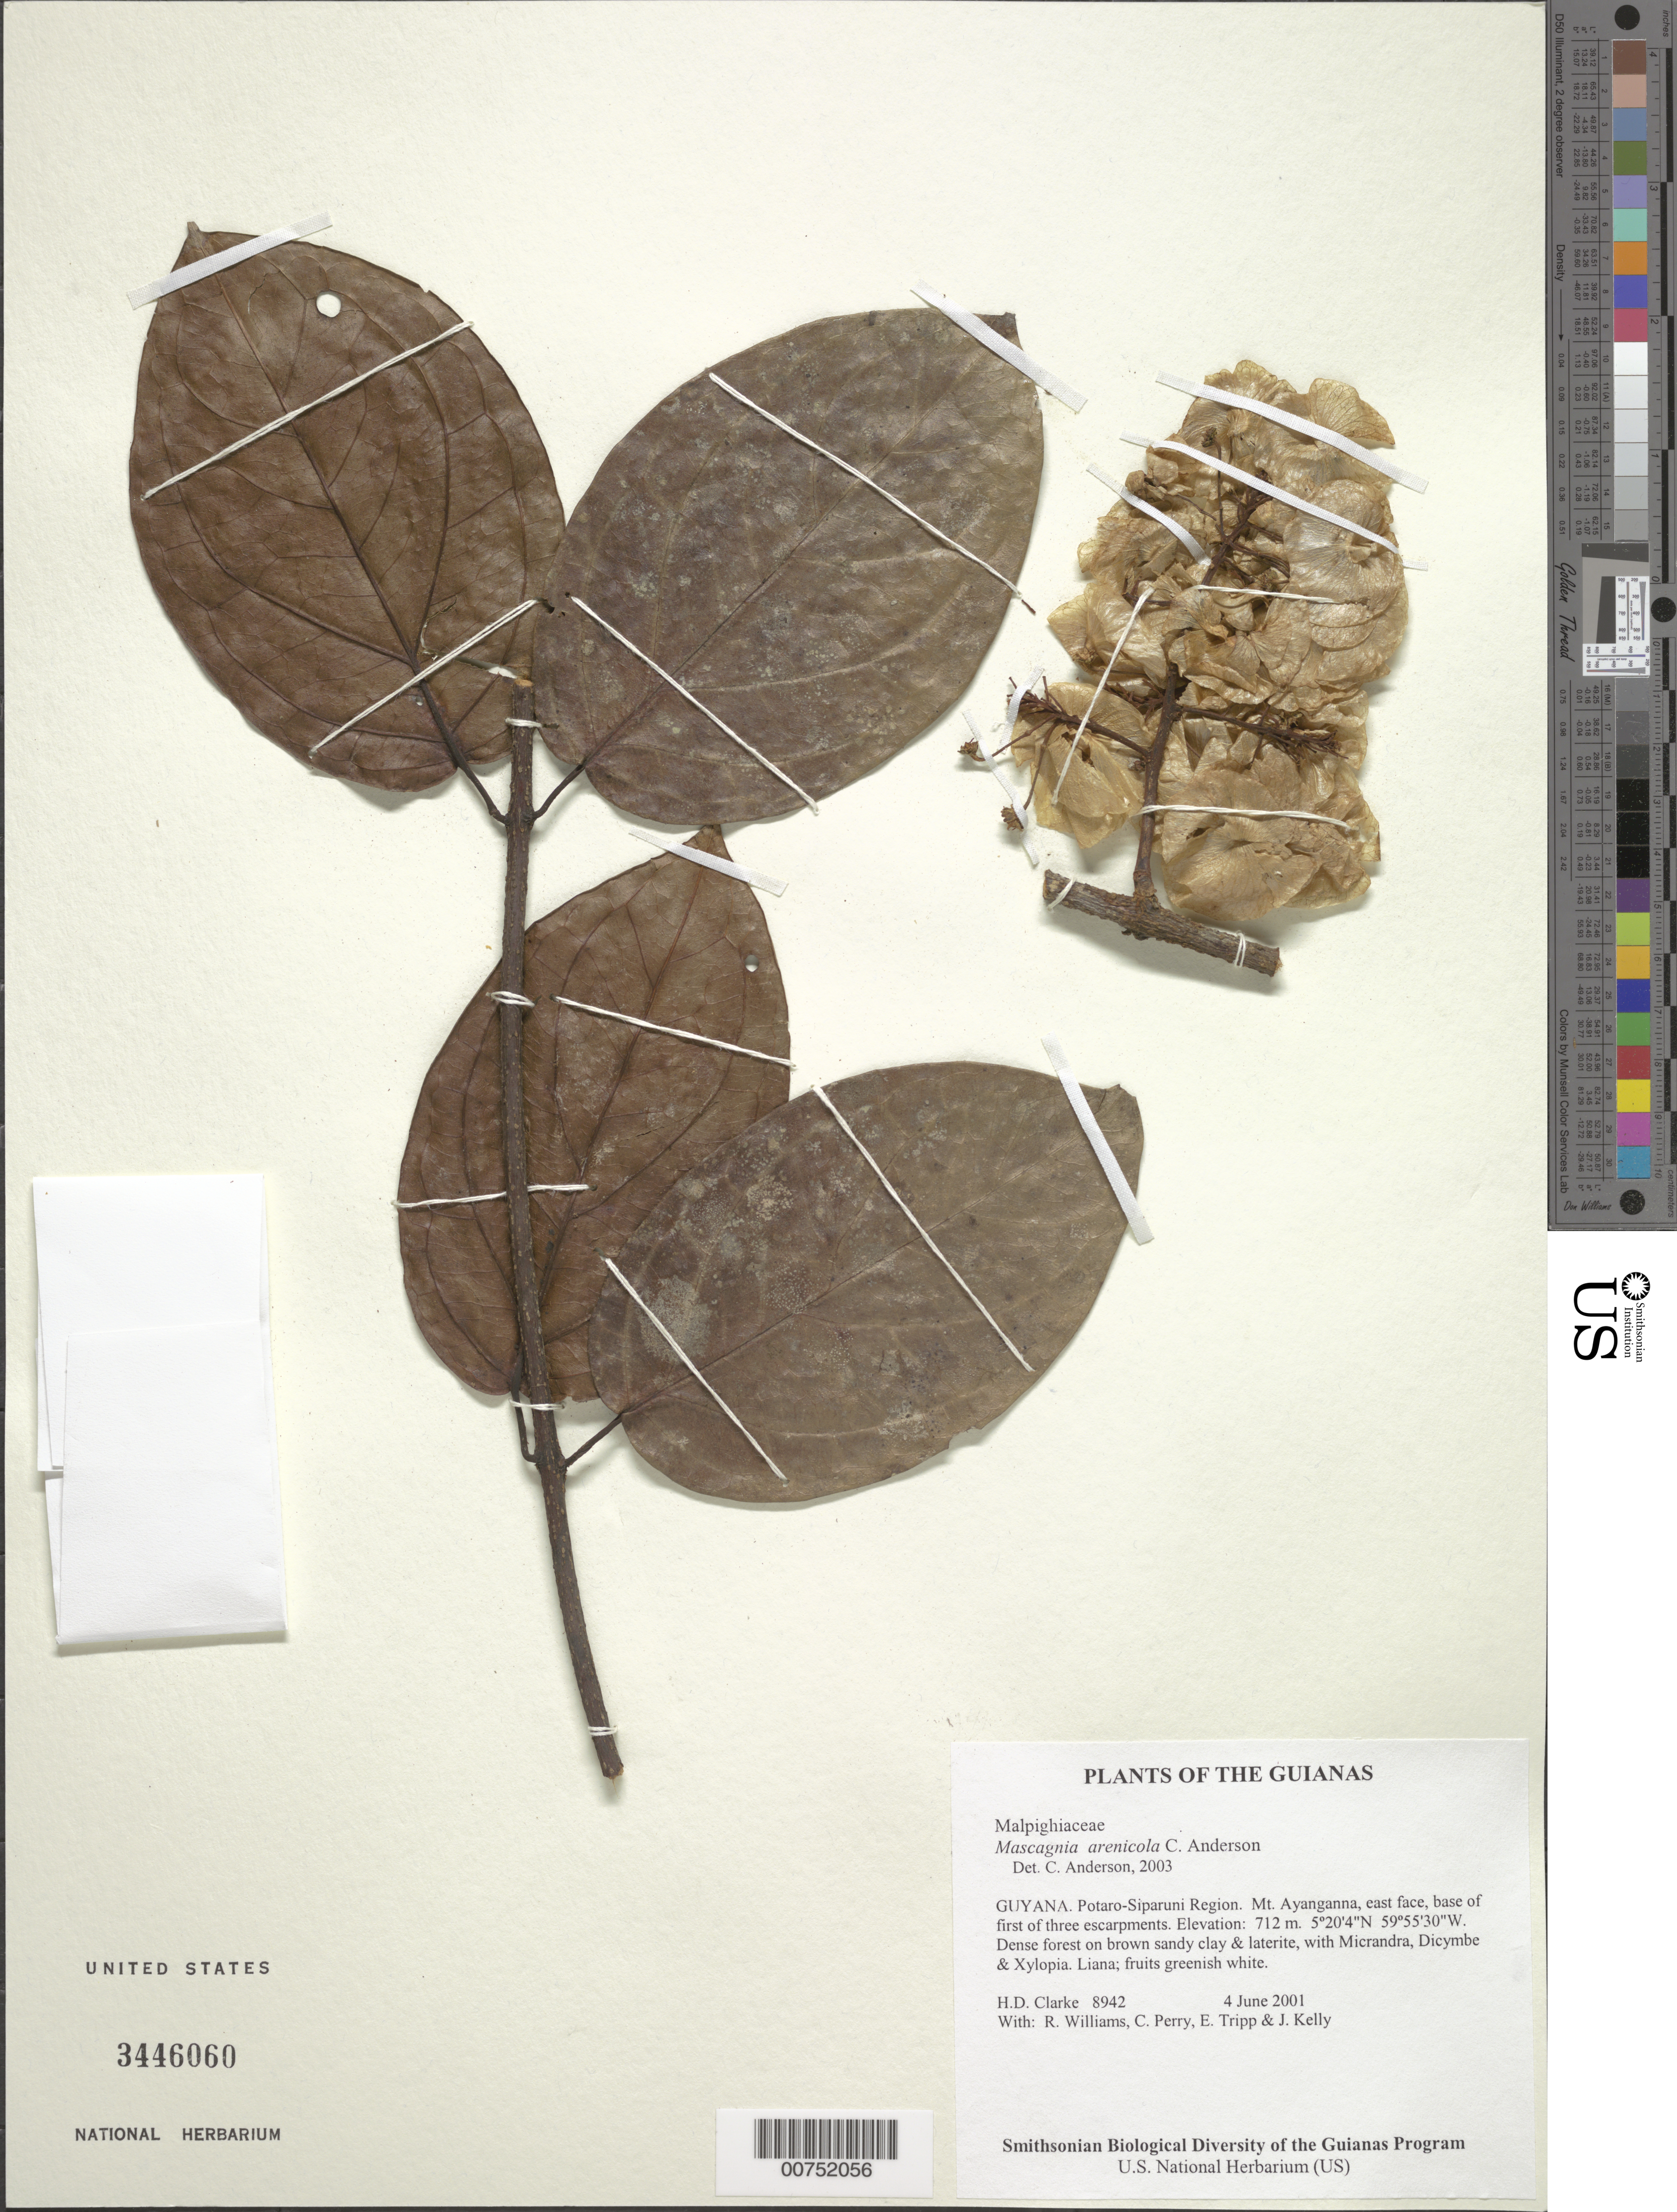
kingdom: Plantae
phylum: Tracheophyta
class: Magnoliopsida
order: Malpighiales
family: Malpighiaceae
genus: Mascagnia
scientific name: Mascagnia arenicola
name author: C.E. Anderson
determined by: Anderson, C.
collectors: H. D. Clarke, R. Williams, C. Perry, E. Tripp & J. Kelly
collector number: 8942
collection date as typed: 4 June 2001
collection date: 2001-06-04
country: Guyana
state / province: Potaro-Siparuni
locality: Mt. Ayanganna, east face, base of first of three escarpments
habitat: Dense forest on brown sandy clay & laterite, with Micrandra, Dicymbe & Xylopia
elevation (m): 712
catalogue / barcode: US 3446060